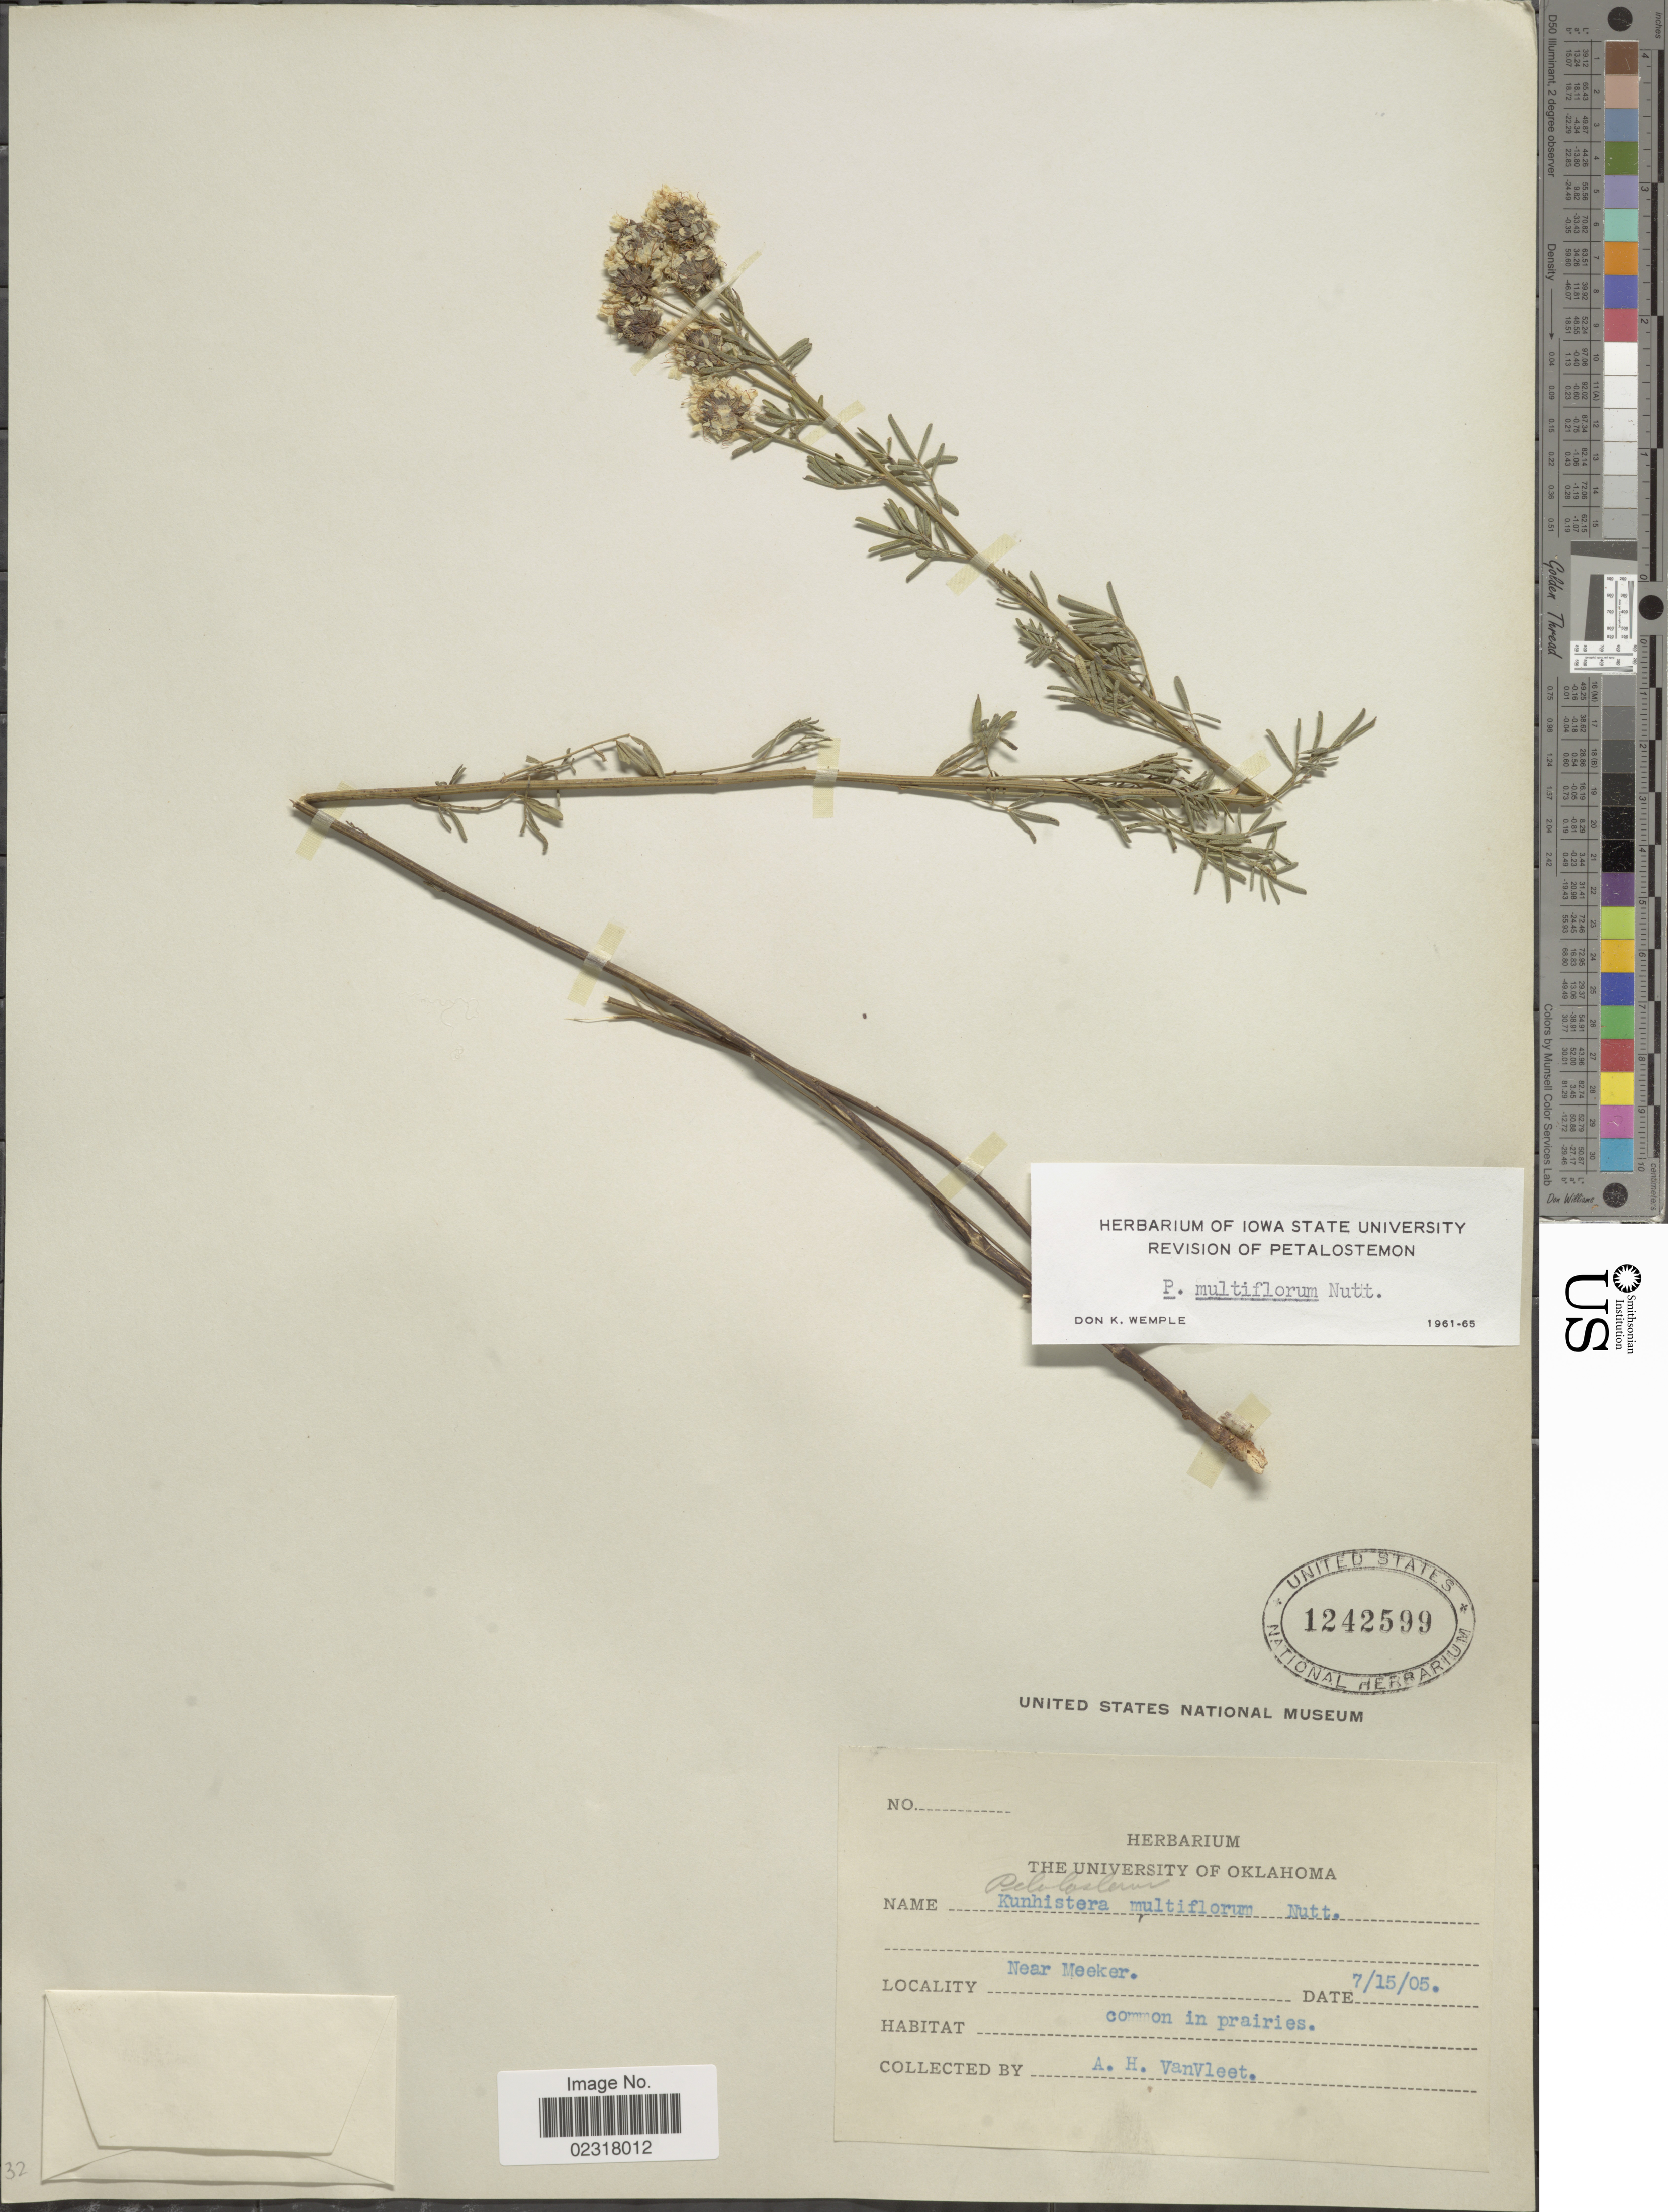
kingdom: Plantae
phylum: Tracheophyta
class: Magnoliopsida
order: Fabales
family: Fabaceae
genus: Dalea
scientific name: Dalea multiflora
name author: (Nutt.) Shinners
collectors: A. H. Van Vleet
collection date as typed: Transcribed d/m/y: 15/7/5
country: United States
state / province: Oklahoma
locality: Near Meeker, common in prairies.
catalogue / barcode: US 1242599